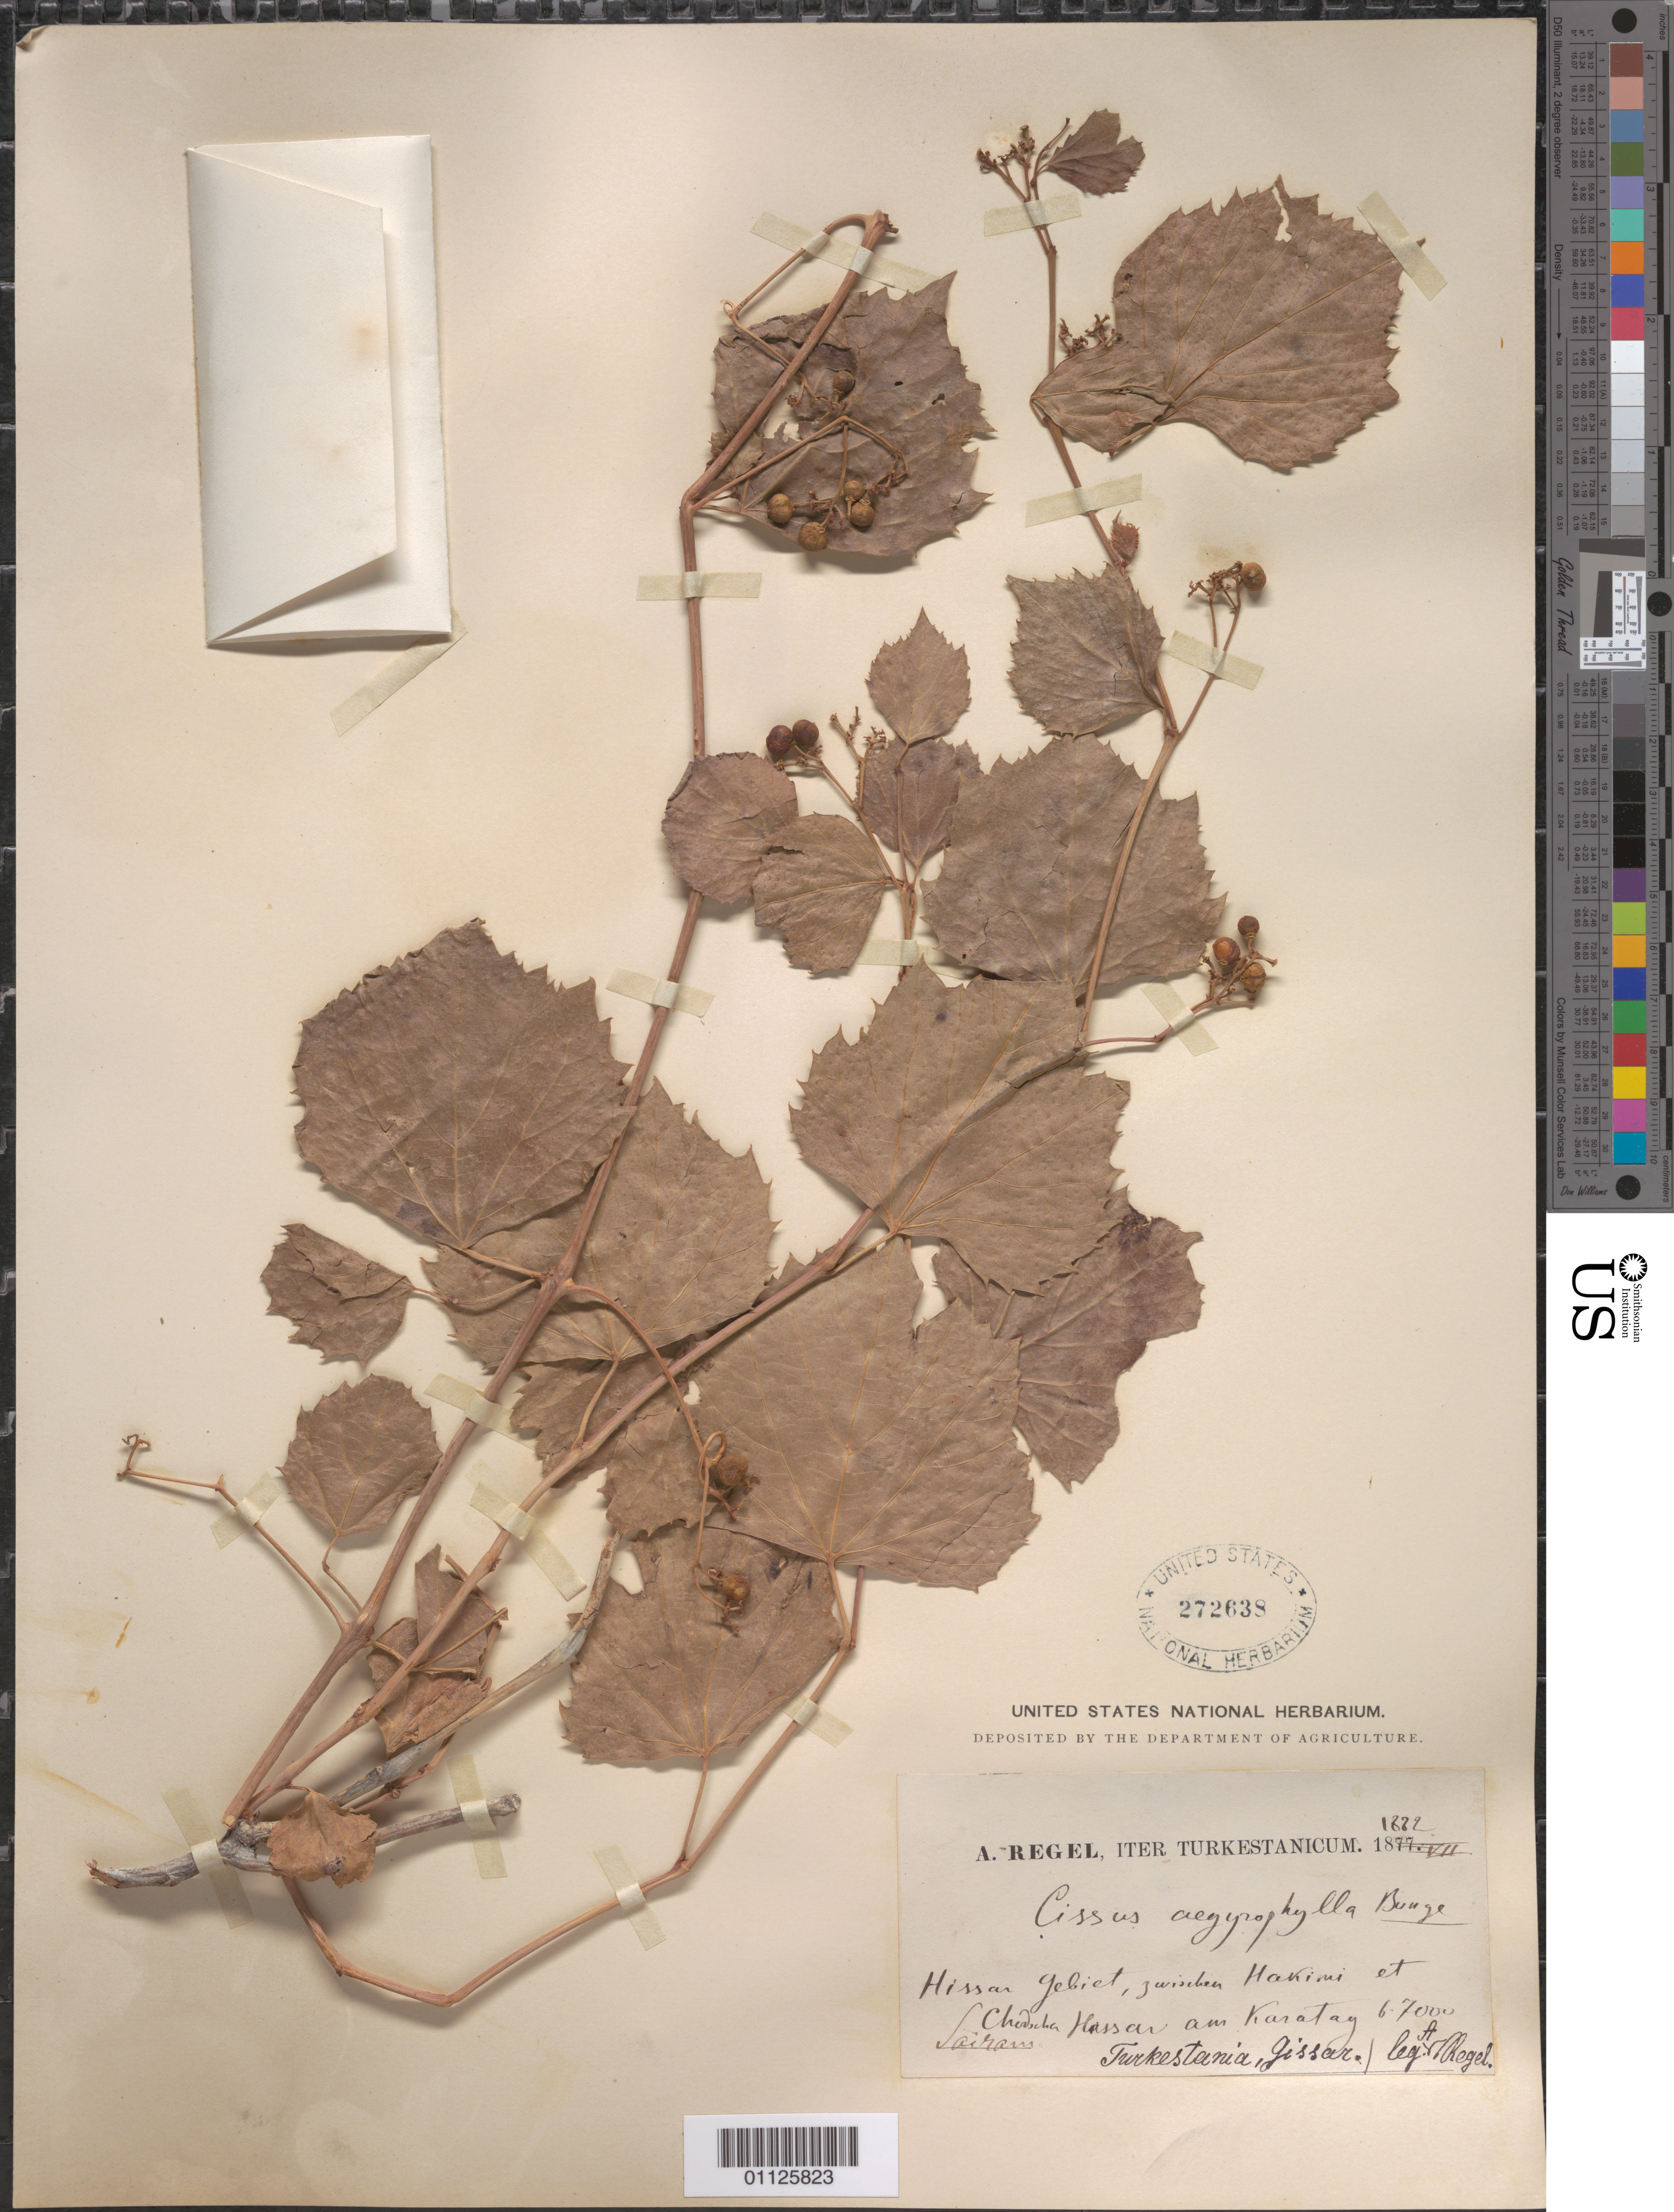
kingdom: Plantae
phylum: Tracheophyta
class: Magnoliopsida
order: Vitales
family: Vitaceae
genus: Cissus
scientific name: Cissus aegirophylla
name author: Bunge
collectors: E. A. von Regel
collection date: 1882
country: Tajikistan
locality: Iter Turkestanicum. Hissar gebiet, zwischen Hakimi et Chedscha Hissar am Karatay. Sairam. Turkestania, Gissar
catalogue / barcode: US 272638